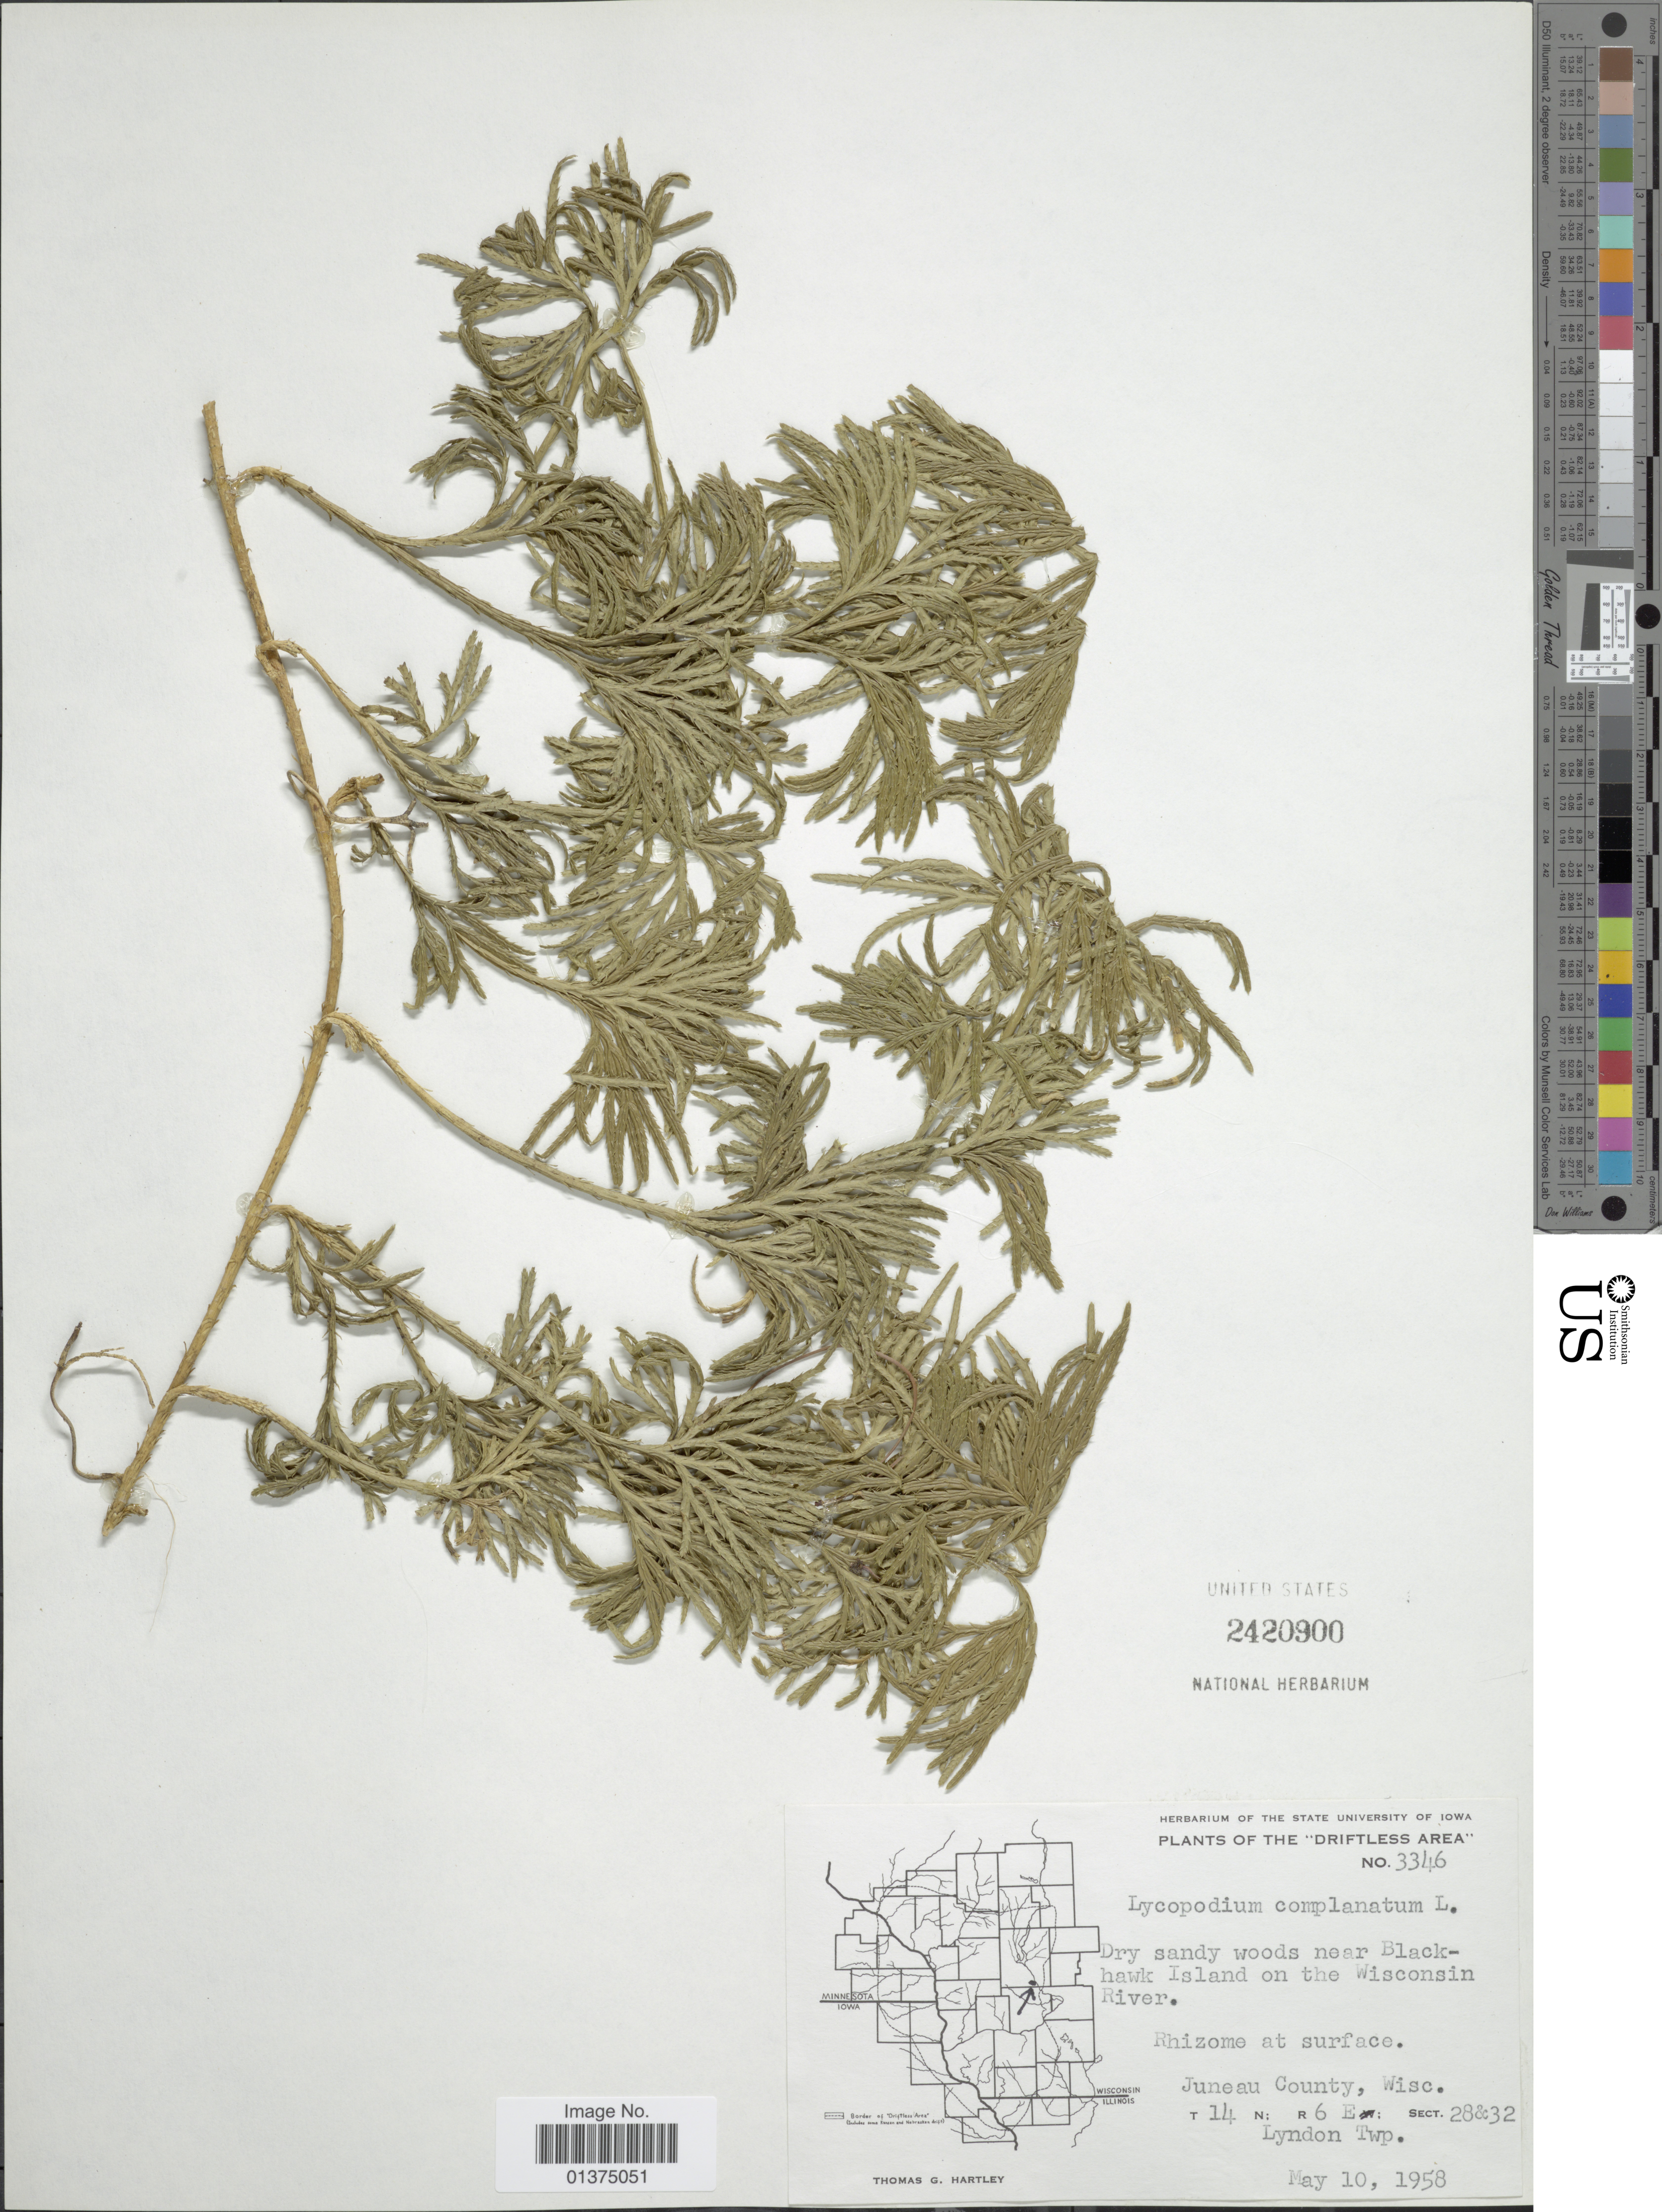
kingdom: Plantae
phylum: Tracheophyta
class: Lycopodiopsida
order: Lycopodiales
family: Lycopodiaceae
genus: Diphasiastrum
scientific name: Diphasiastrum complanatum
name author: (L.) Holub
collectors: T. G. Hartley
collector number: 3346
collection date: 1958-05-10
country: United States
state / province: Wisconsin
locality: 'Driftless Area' Dry sands woods near Blackhawk island on the Wisconsin River, Juneau County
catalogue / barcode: US 2420900